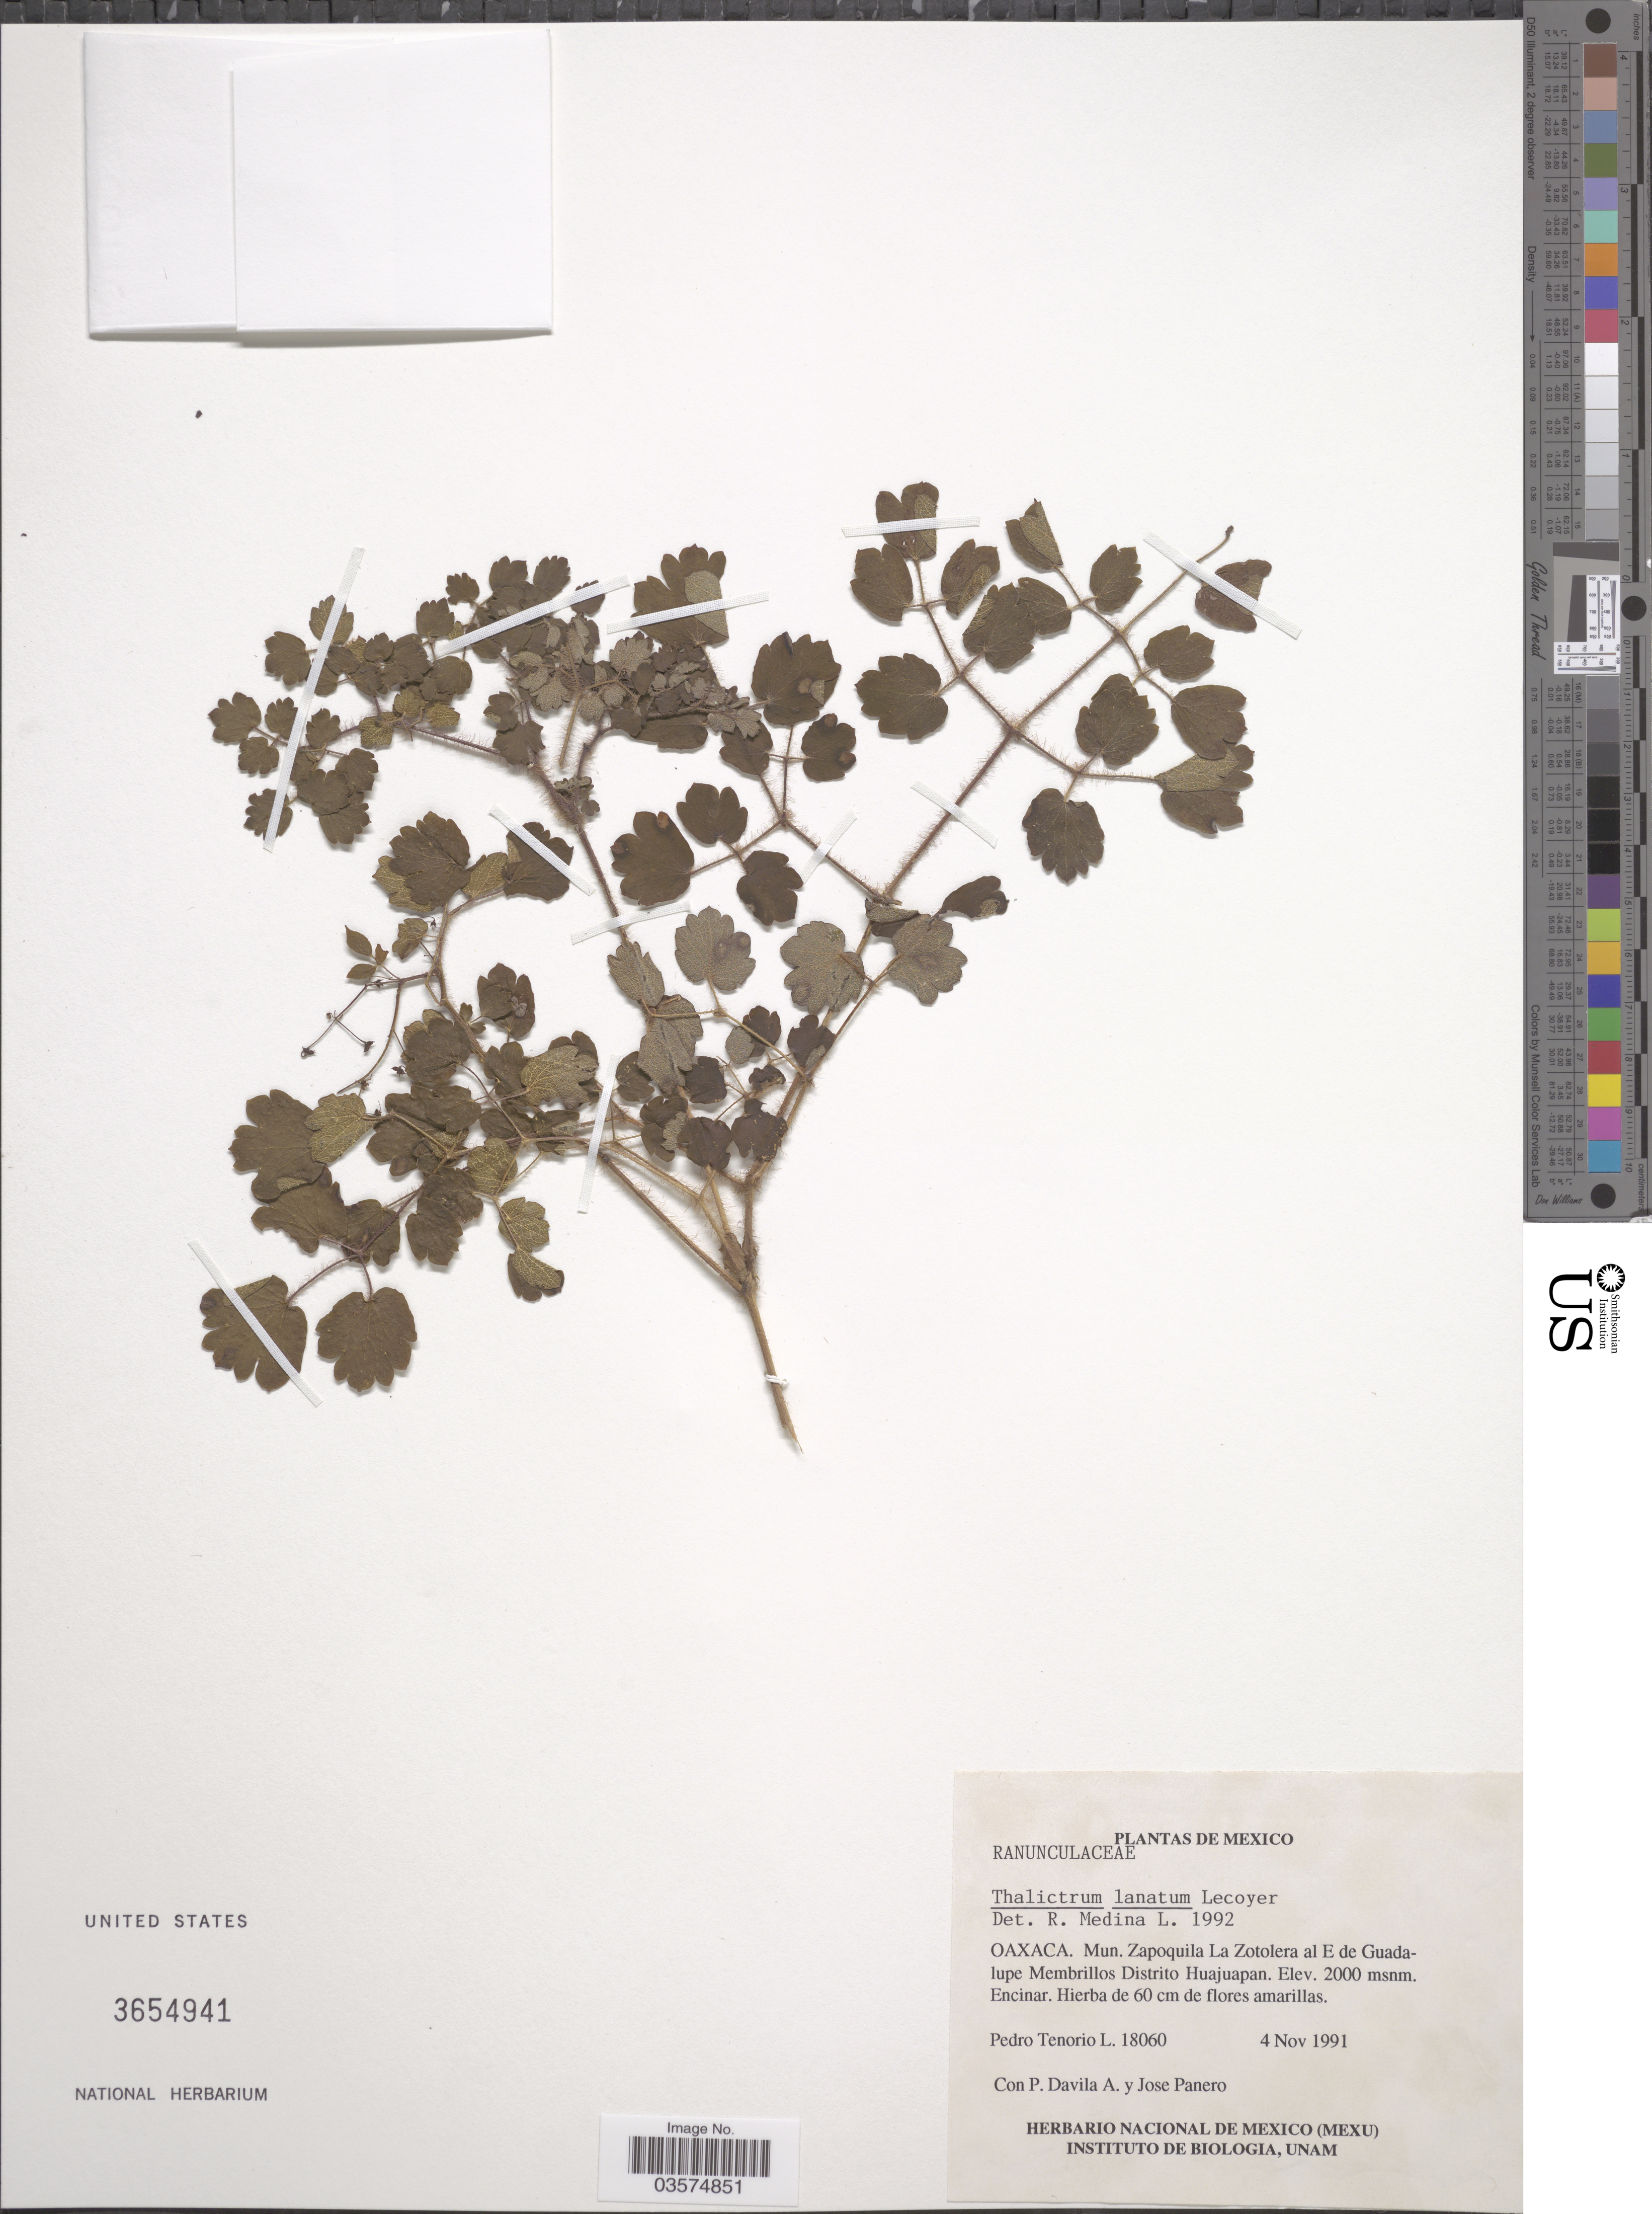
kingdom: Plantae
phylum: Tracheophyta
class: Magnoliopsida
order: Ranunculales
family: Ranunculaceae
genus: Thalictrum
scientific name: Thalictrum lanatum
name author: Lecoy.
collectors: P. Tenorio L., P. Dávila & J. L. Panero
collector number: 18060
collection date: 1991-11-04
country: Mexico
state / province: Oaxaca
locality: Mun. Zapoquila La Zotolera al E de Guadalupe Membrillos Distrito Huajuapan.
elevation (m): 2000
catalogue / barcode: US 3654941